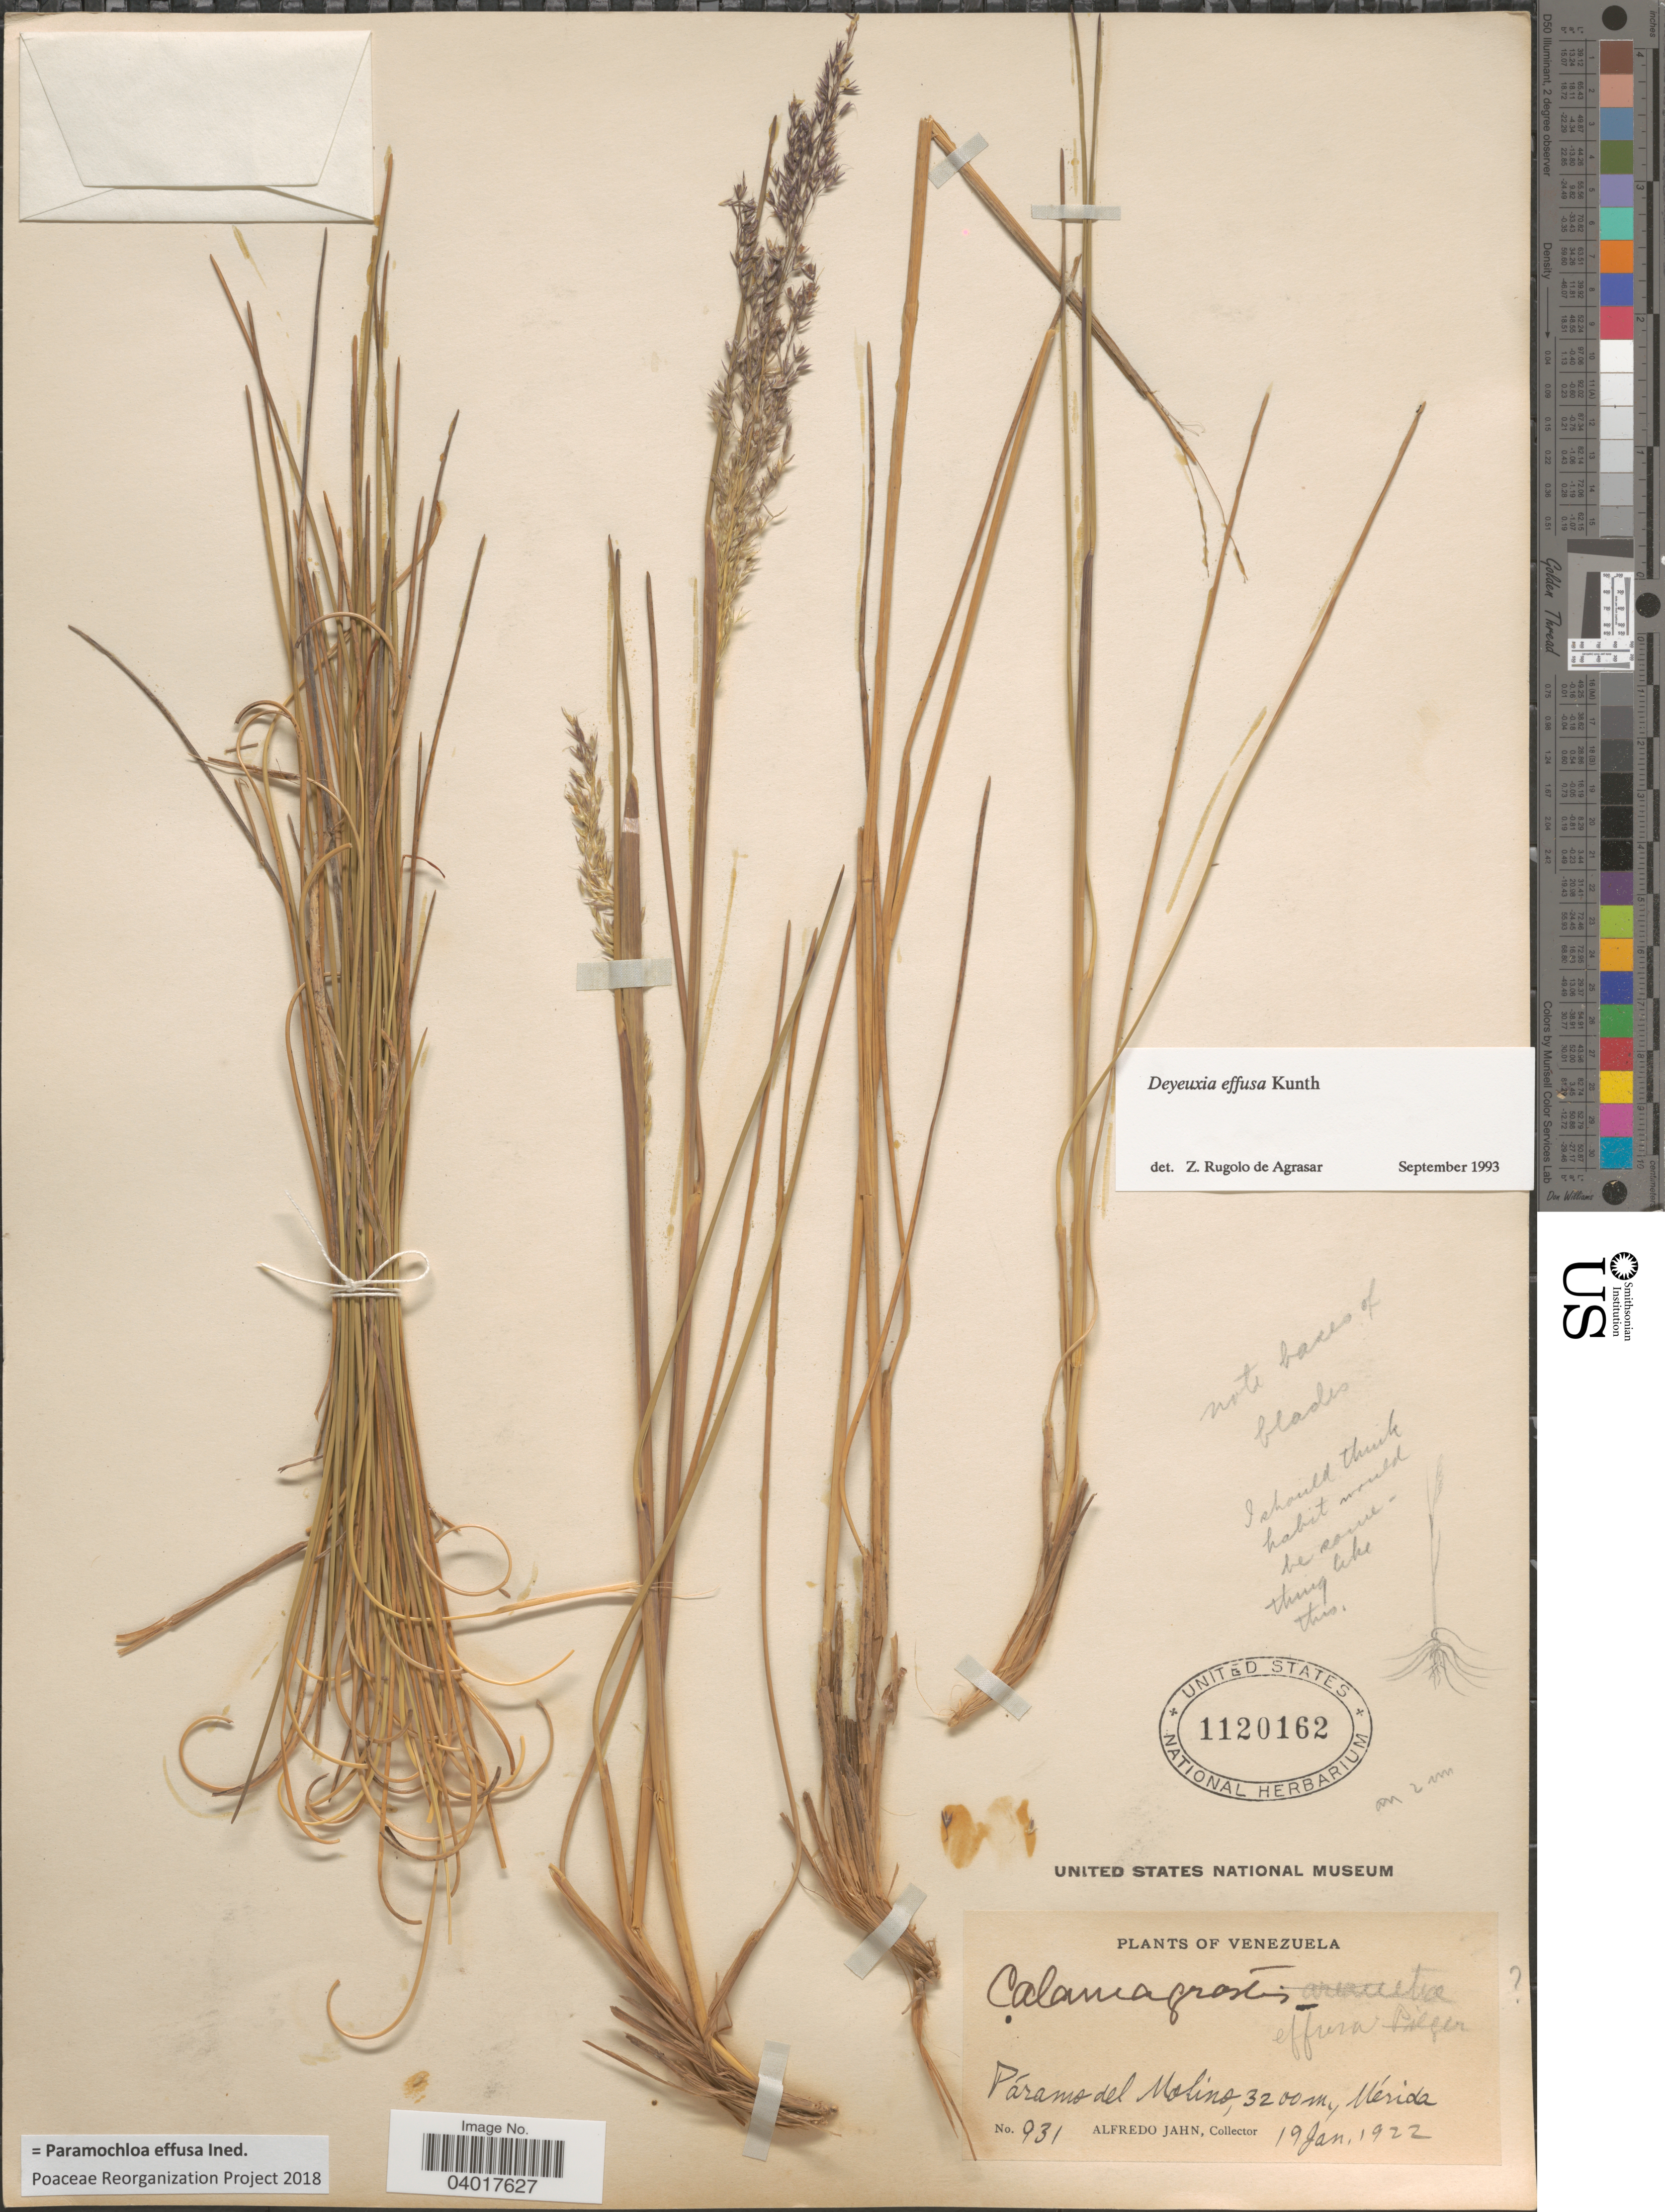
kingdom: Plantae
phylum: Tracheophyta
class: Liliopsida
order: Poales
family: Poaceae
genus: Paramochloa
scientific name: Paramochloa effusa ined.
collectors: A. Jahn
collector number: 931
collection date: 1922-01-19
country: Venezuela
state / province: Merida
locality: Páramo del Molino.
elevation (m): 3200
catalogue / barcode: US 1120162